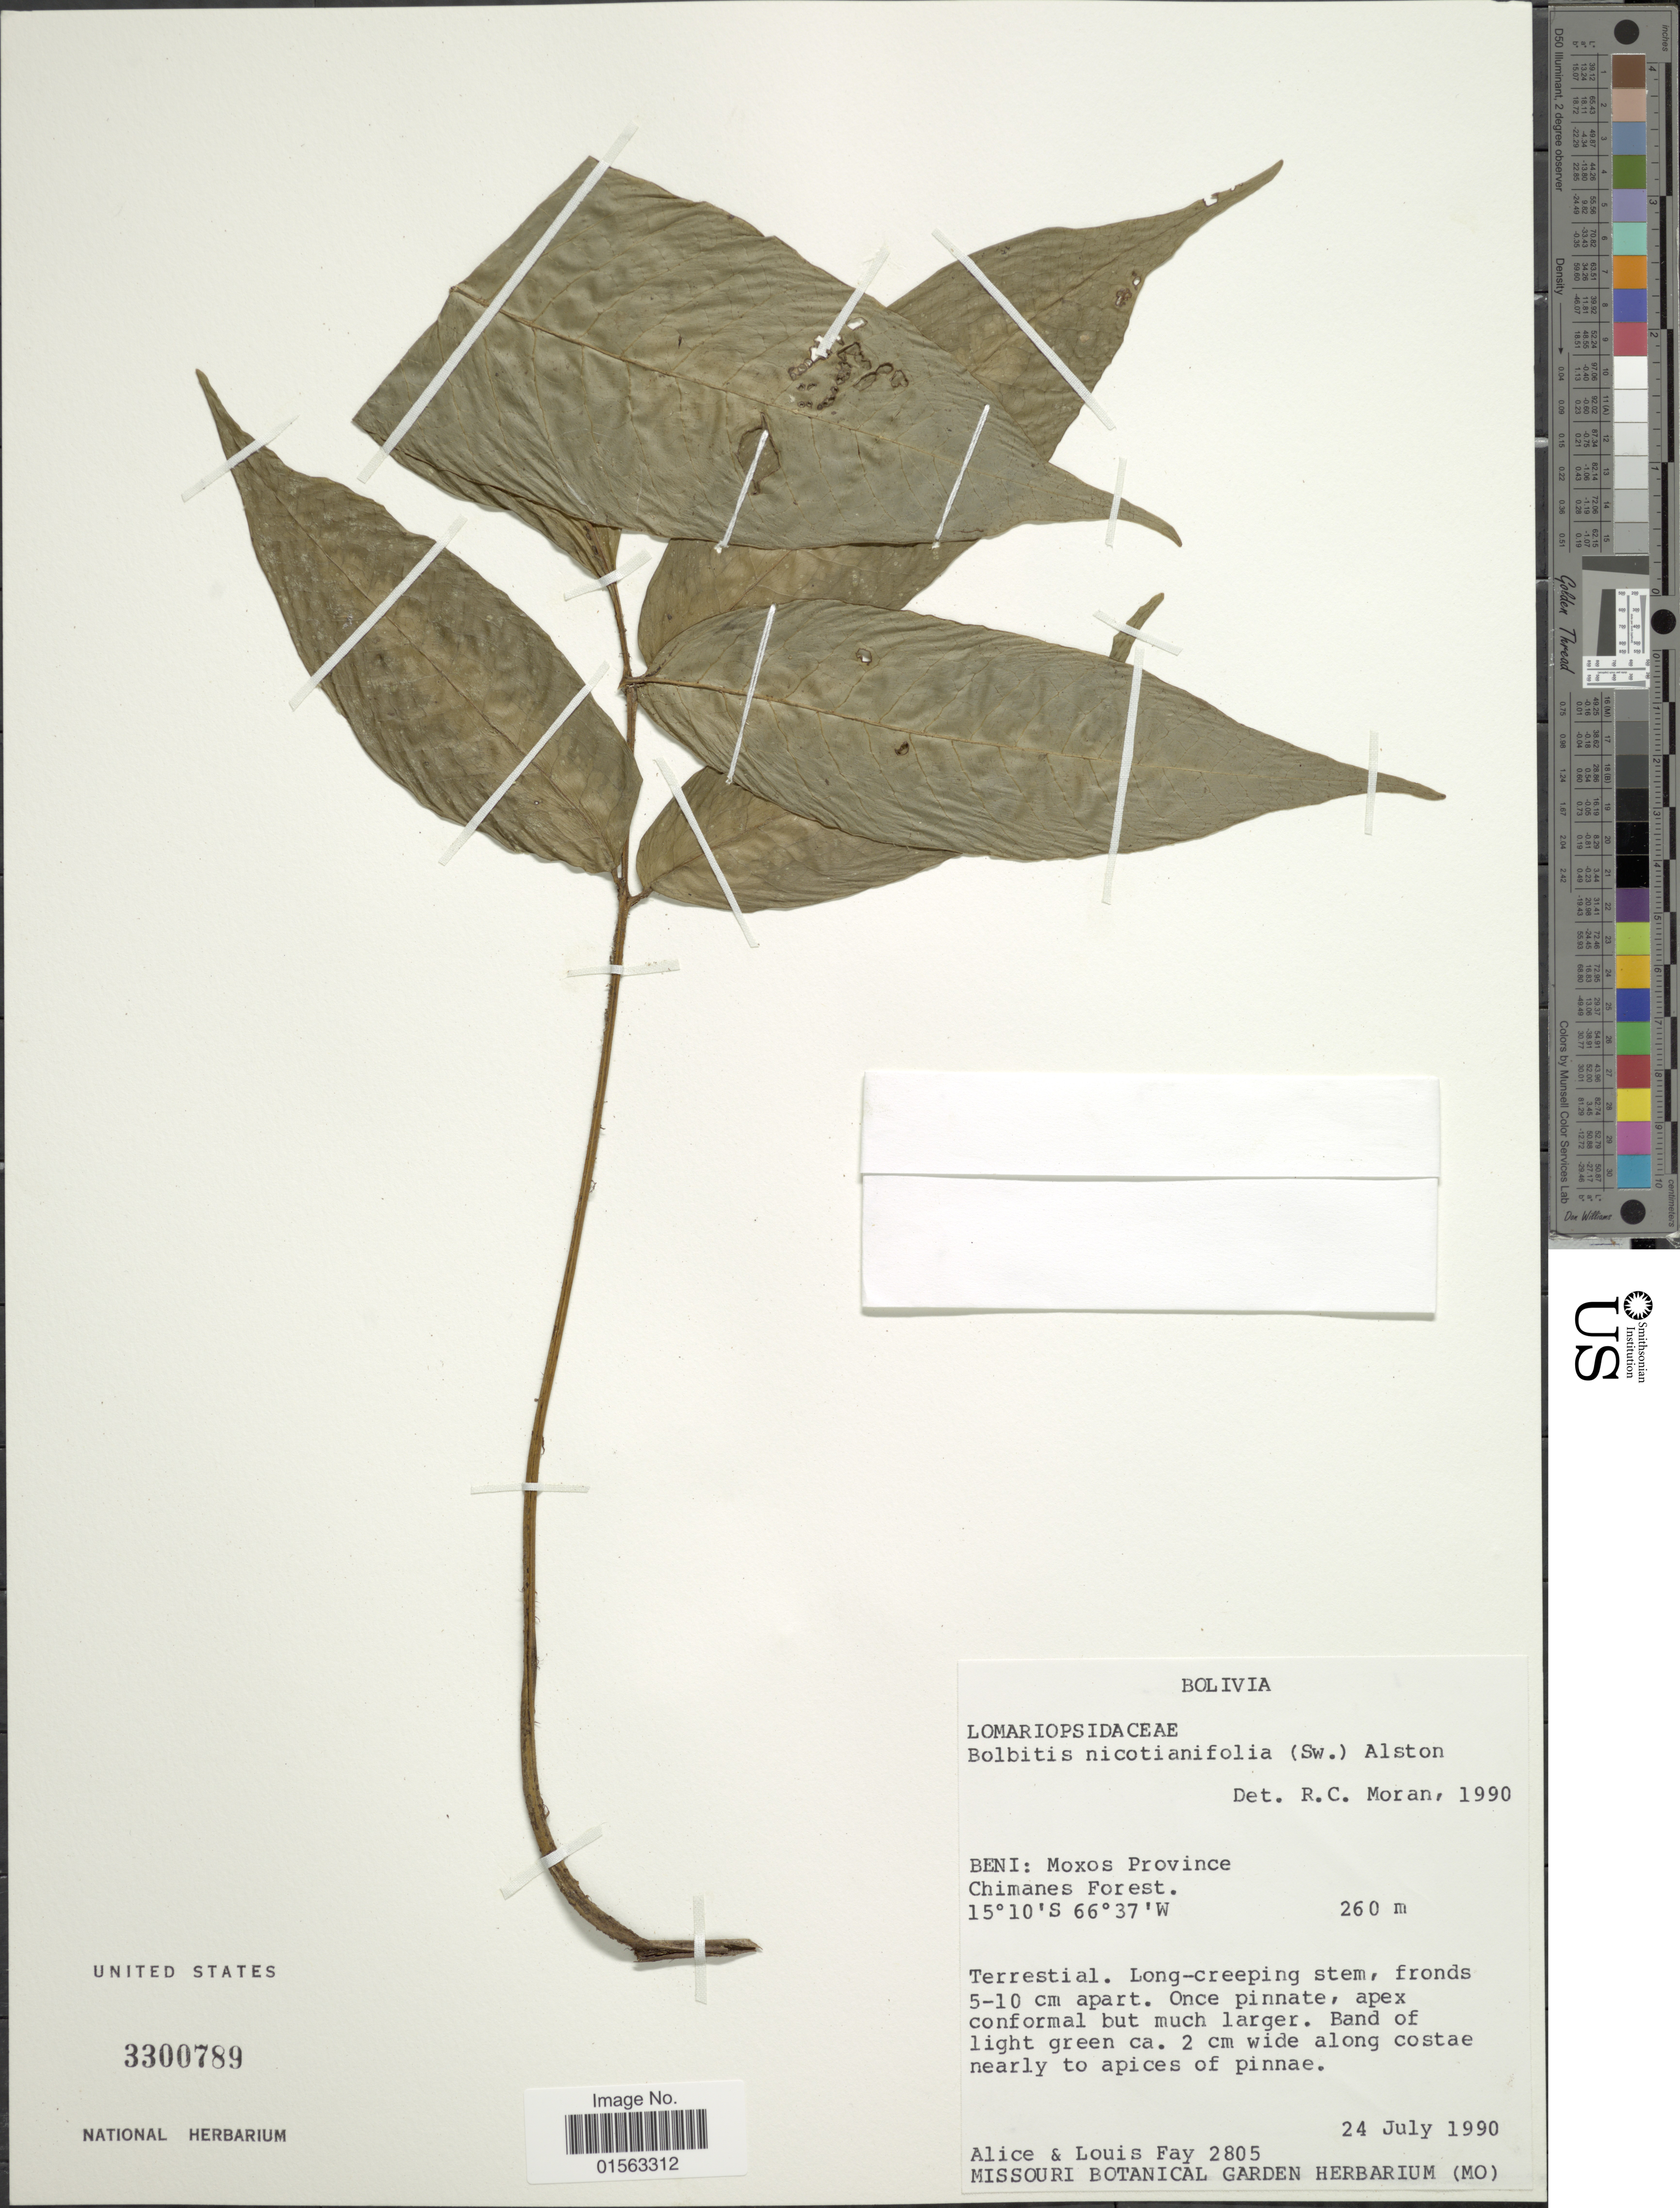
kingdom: Plantae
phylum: Tracheophyta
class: Polypodiopsida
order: Polypodiales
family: Dryopteridaceae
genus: Mickelia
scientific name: Mickelia nicotianifolia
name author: (Sw.) R.C. Moran et al.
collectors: A. Fay & L. Fay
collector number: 2805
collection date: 1990-07-24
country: Bolivia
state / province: Beni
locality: Beni: Moxos Province, Chimanes Forest, Terrestrail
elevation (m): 260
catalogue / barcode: US 3300789